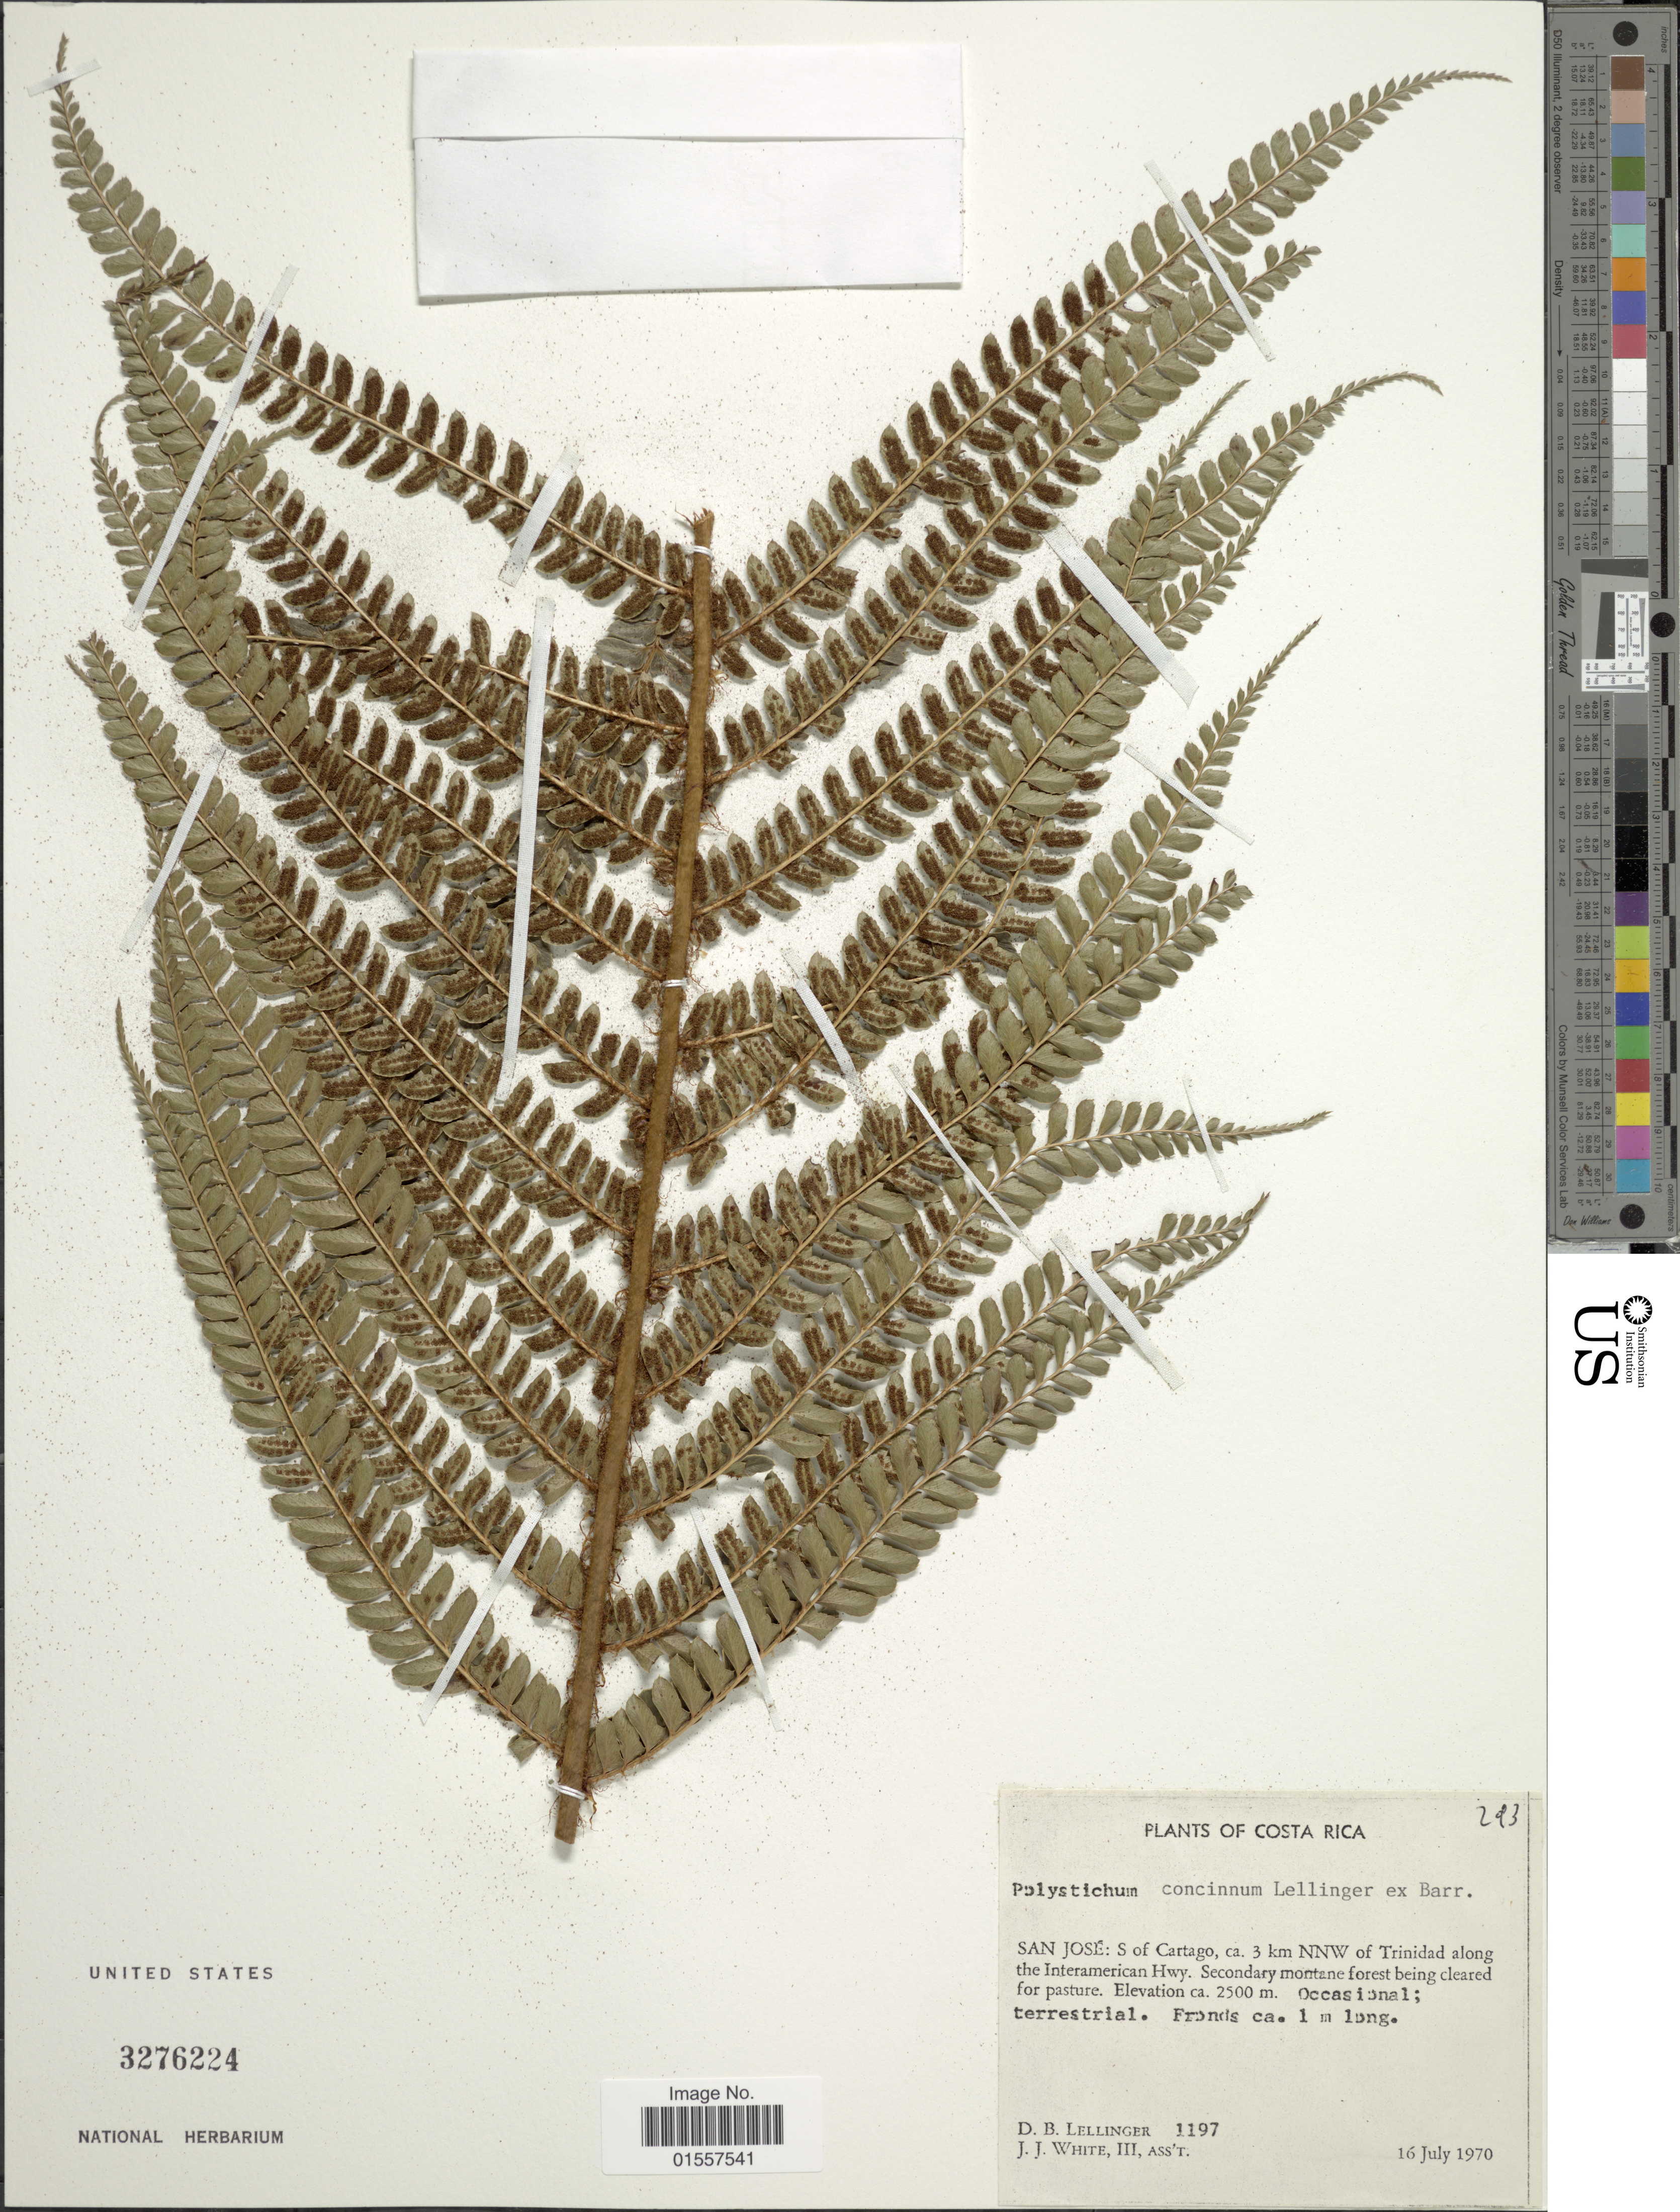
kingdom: Plantae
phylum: Tracheophyta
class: Polypodiopsida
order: Polypodiales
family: Dryopteridaceae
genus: Polystichum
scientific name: Polystichum concinnum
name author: Lellinger ex Barrington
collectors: D. B. Lellinger & J. J. White III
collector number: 1197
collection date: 1970-07-16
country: Costa Rica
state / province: San José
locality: San Jose: S of Cartago, ca. 3 km NNW of Trinidad along the Interamerican Hwy.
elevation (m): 2500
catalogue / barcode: US 3276224